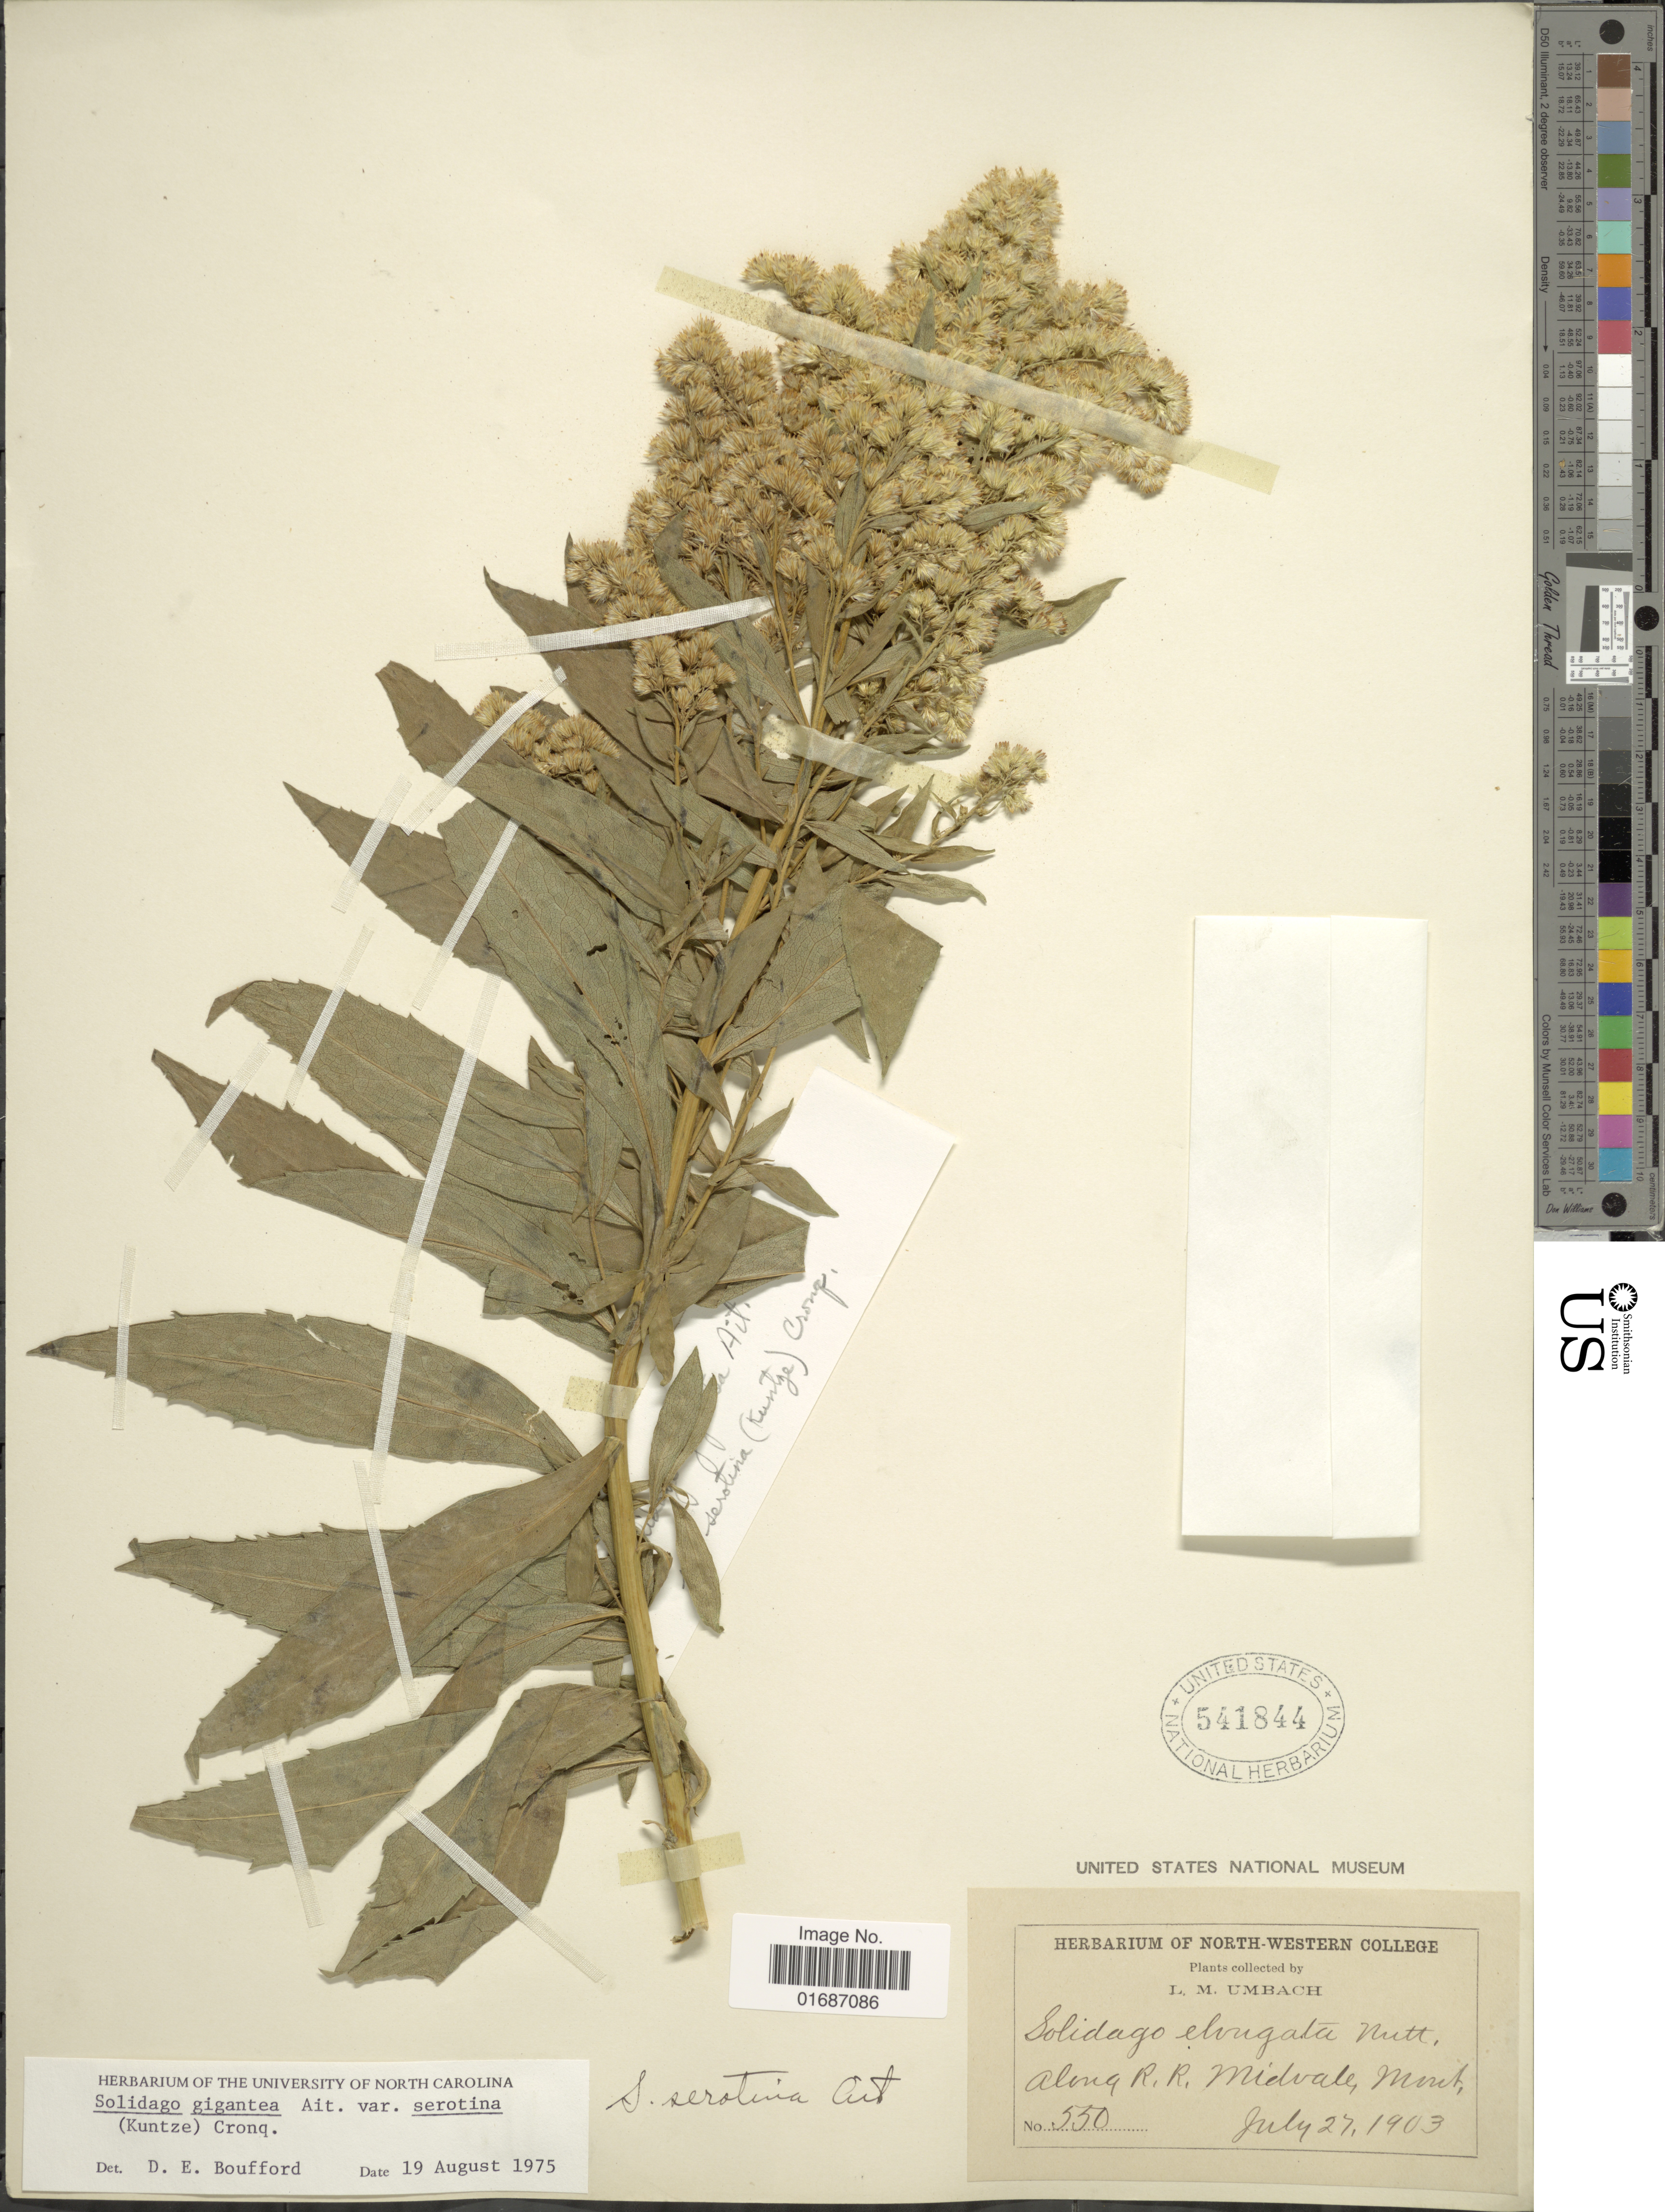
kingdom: Plantae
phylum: Tracheophyta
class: Magnoliopsida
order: Asterales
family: Asteraceae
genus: Solidago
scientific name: Solidago gigantea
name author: Aiton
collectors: L. M. Umbach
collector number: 550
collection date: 1903-07-27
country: United States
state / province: Montana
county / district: Lincoln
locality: Along R.R. Midvale.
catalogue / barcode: US 541844